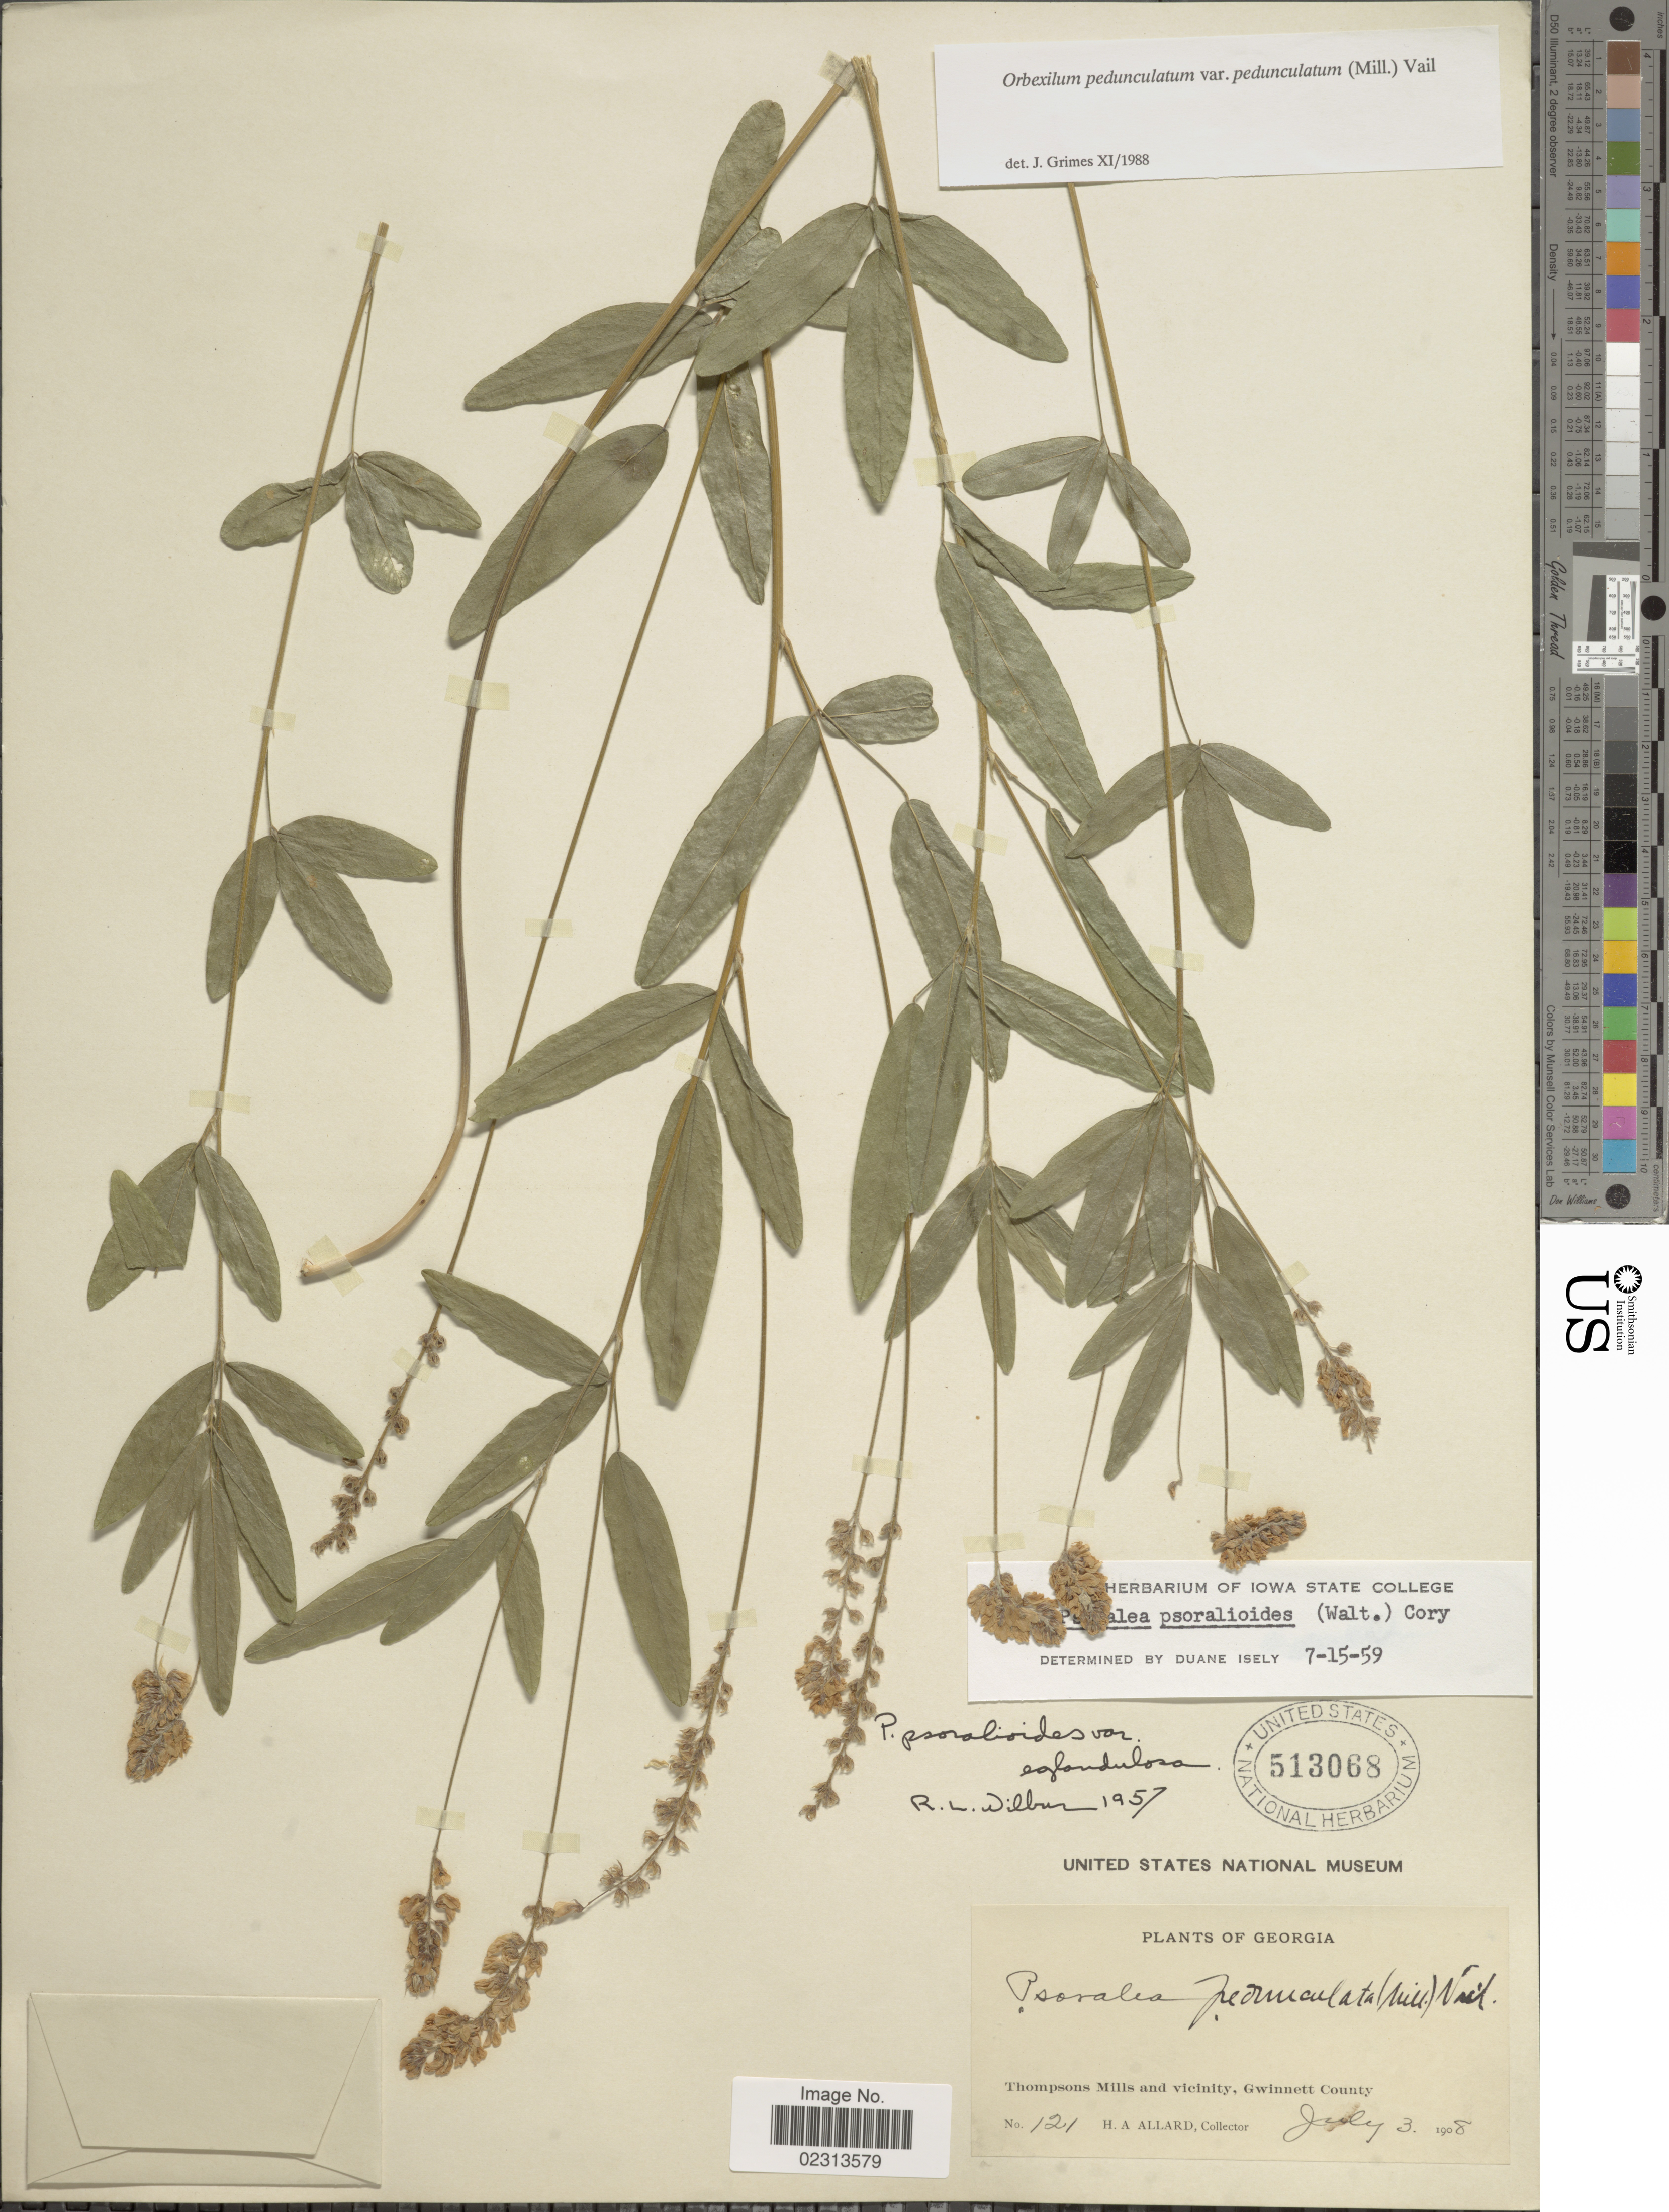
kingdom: Plantae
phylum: Tracheophyta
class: Magnoliopsida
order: Fabales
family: Fabaceae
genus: Orbexilum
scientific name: Orbexilum pedunculatum var. pedunculatum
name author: (Miller) Rydberg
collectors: H. A. Allard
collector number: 121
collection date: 1908-07-03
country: United States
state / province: Georgia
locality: Thompsons Milss and Vicinity, Gwinnett County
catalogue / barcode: US 513068